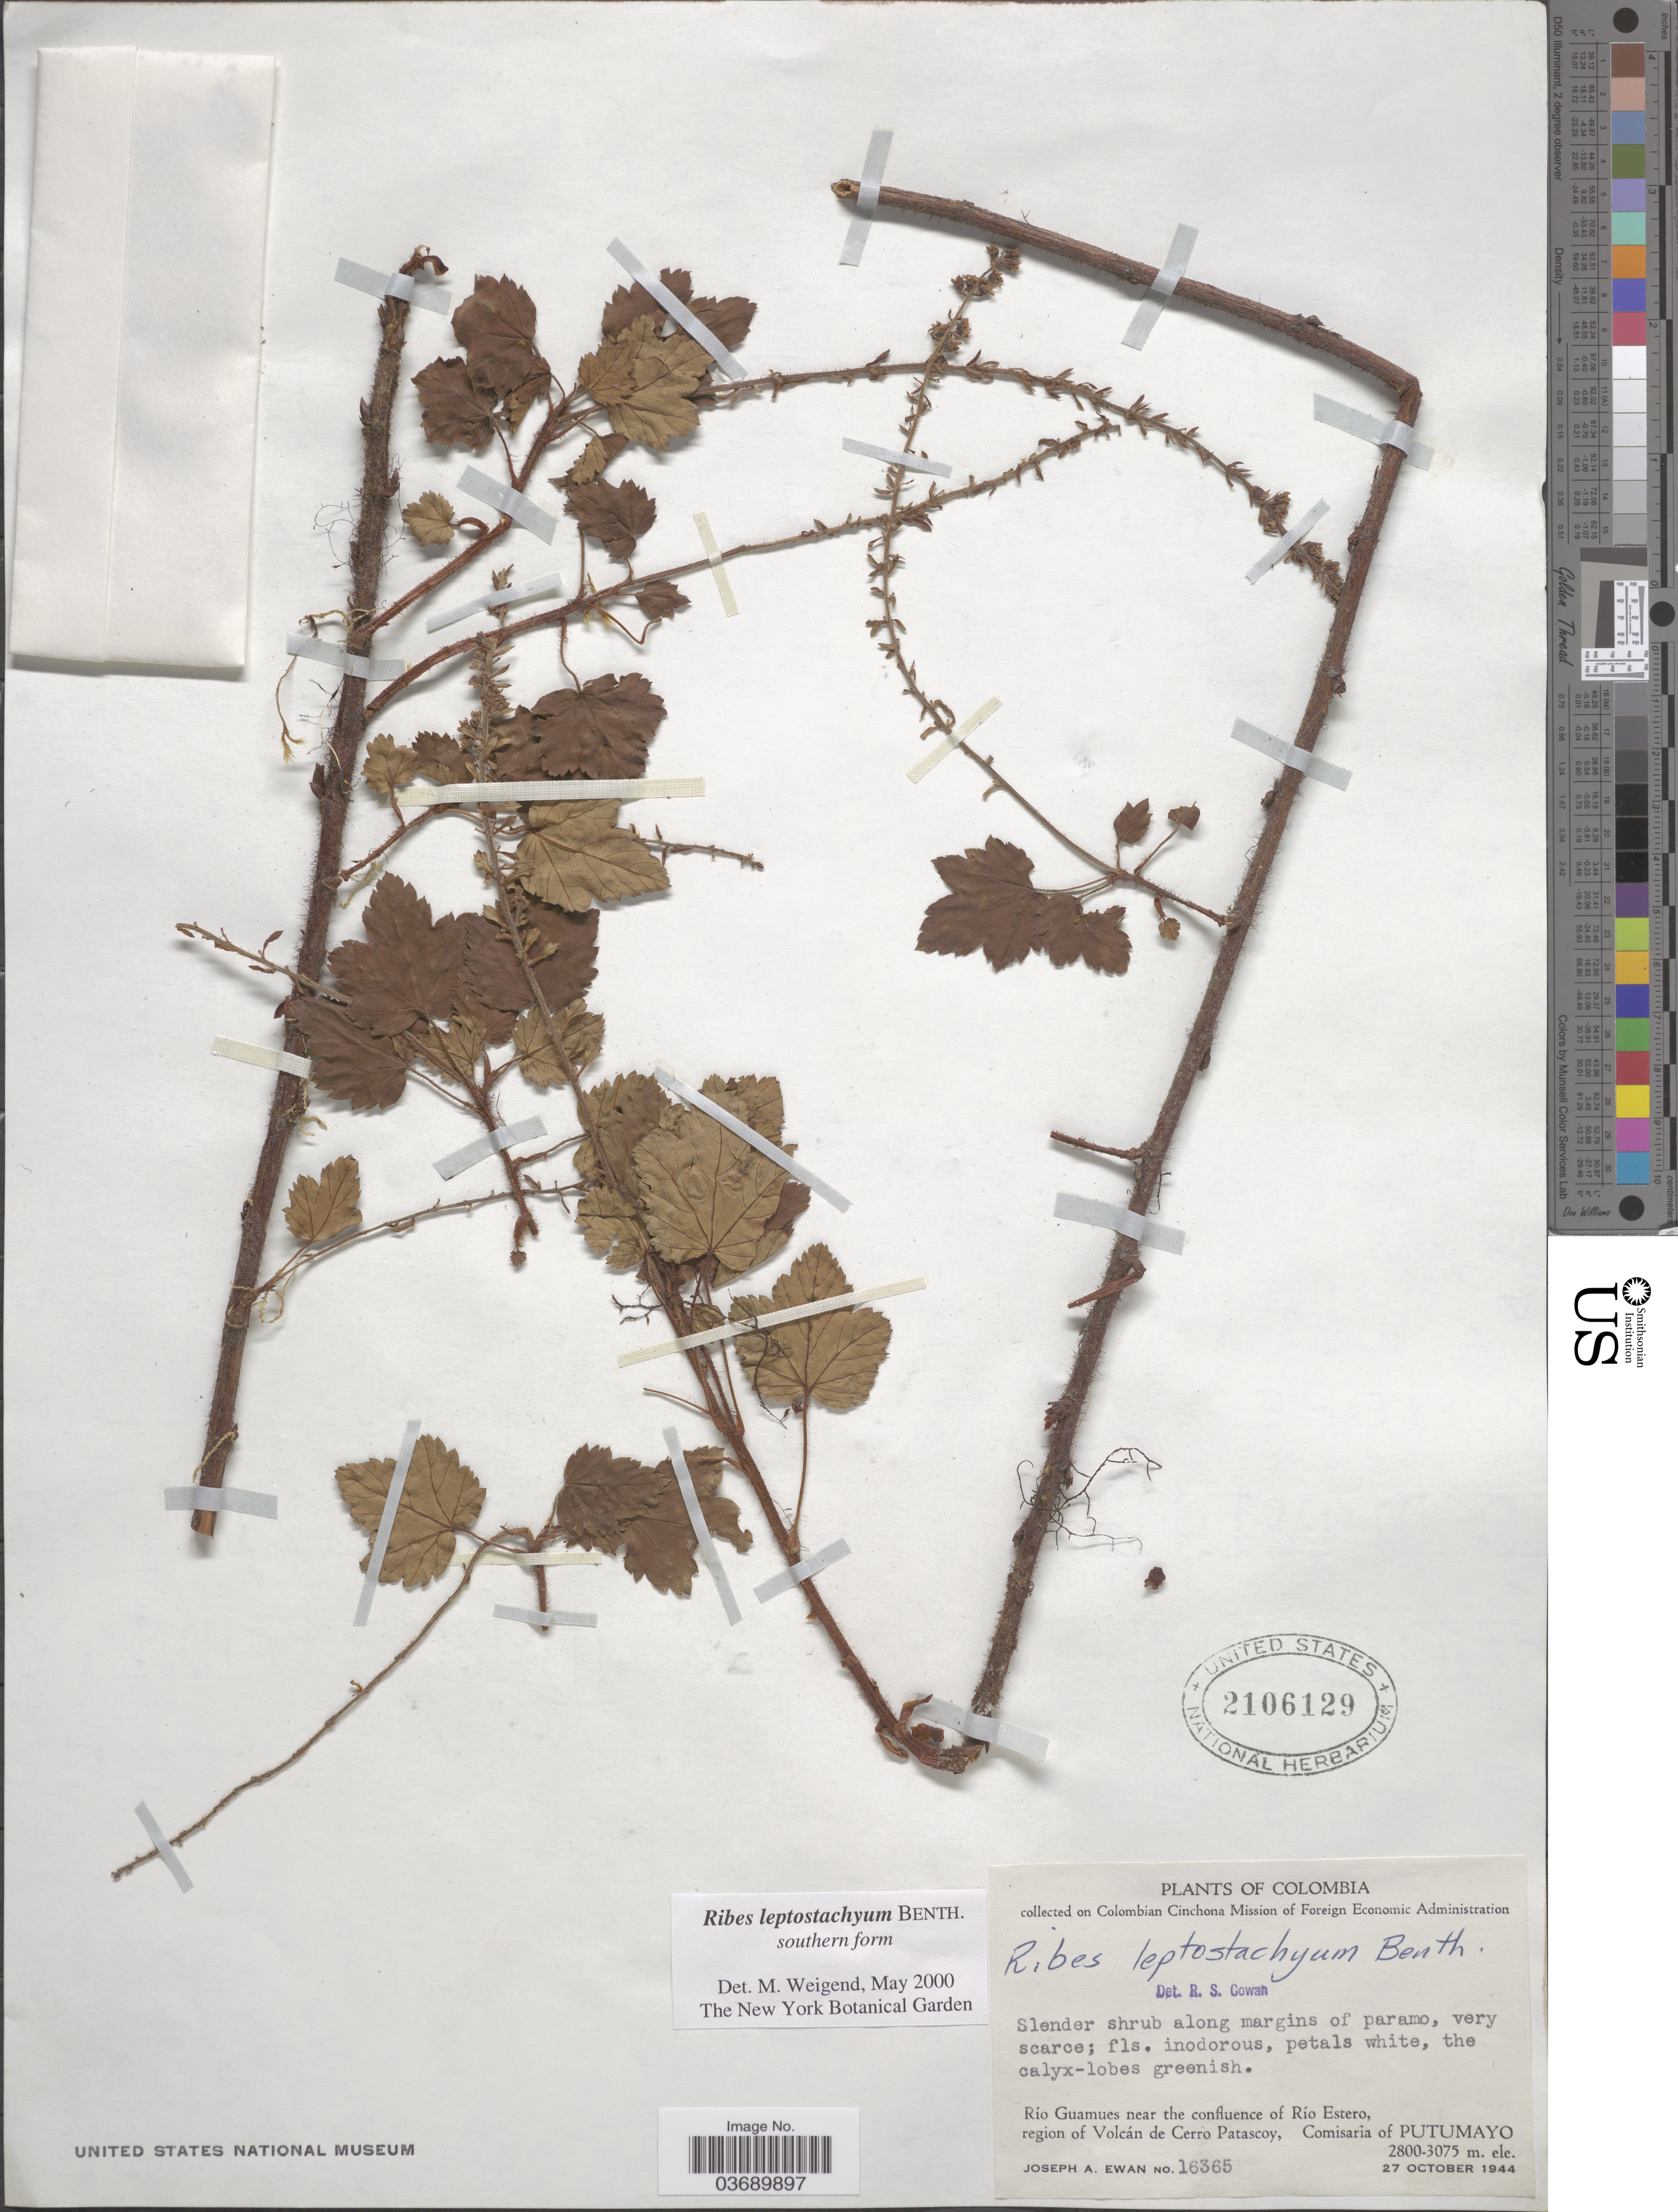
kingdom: Plantae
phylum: Tracheophyta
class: Magnoliopsida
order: Saxifragales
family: Grossulariaceae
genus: Ribes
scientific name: Ribes leptostachyum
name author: Decne.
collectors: J. A. Ewan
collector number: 16365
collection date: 1944-10-27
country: Colombia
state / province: Putumayo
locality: Río Guamues near the confluence of Río Estero, region of Volcán de Cerro Patascoy, Comisaria of Putumayo.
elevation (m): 2800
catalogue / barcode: US 2106129